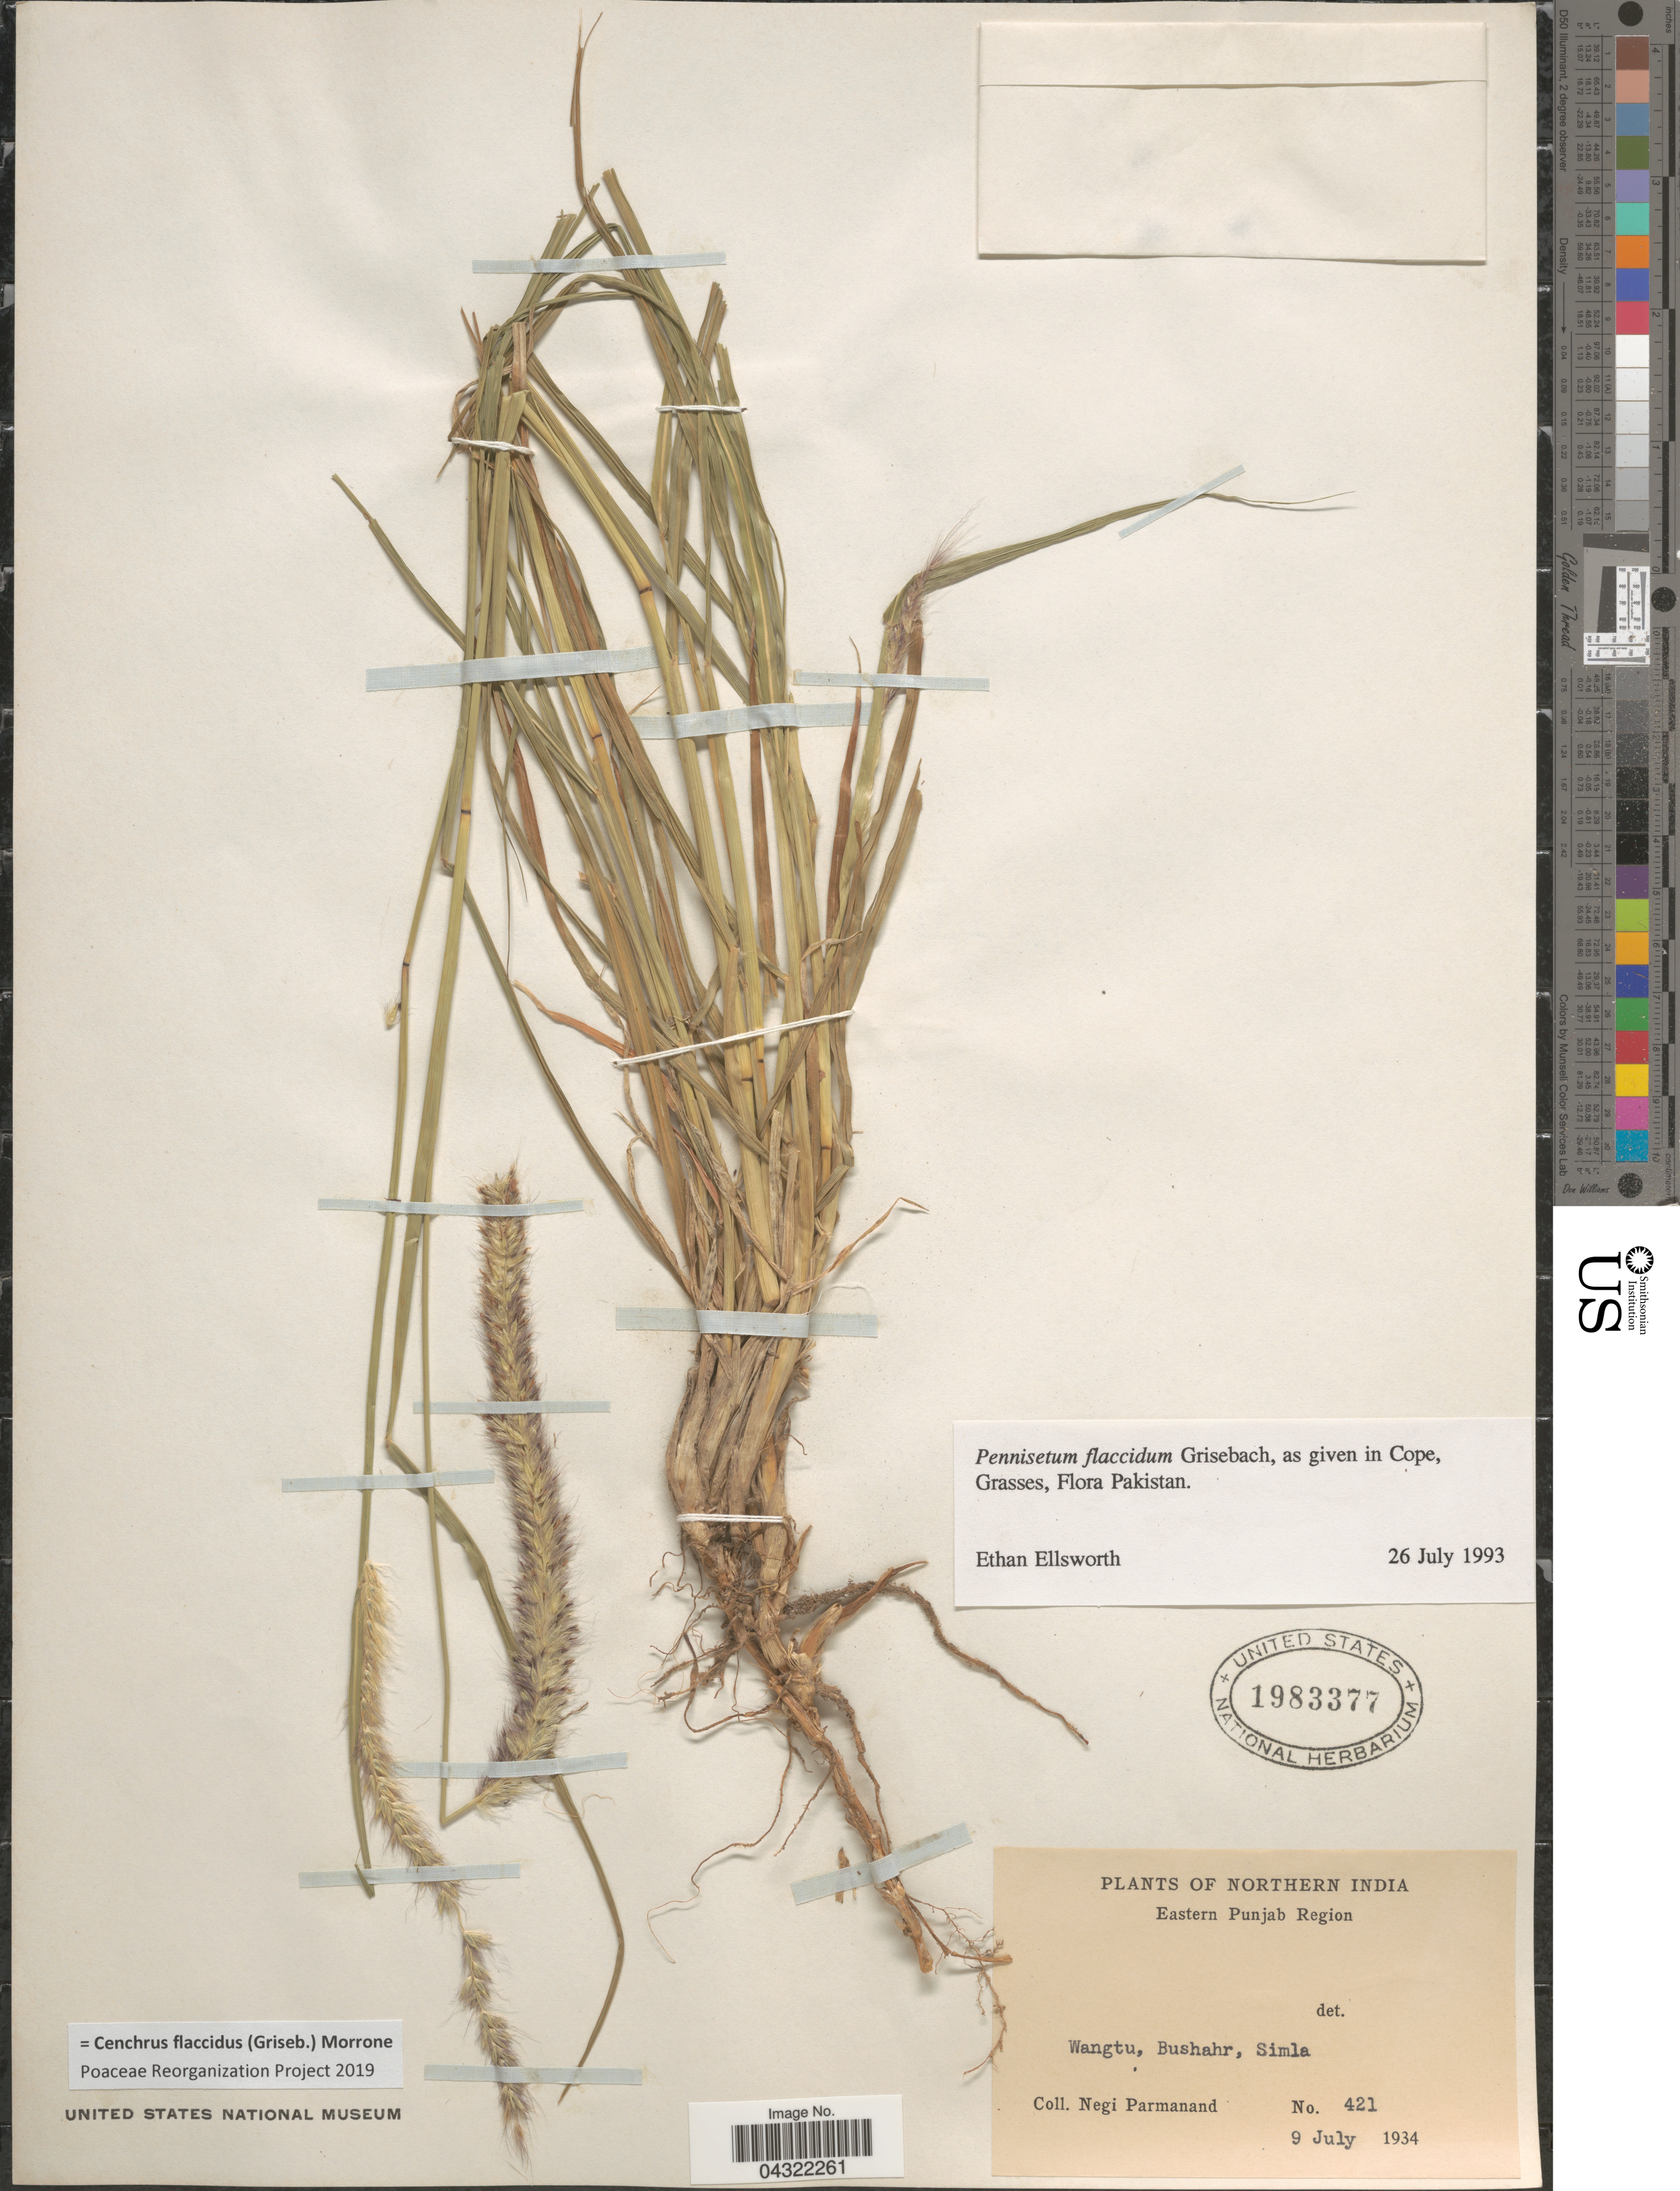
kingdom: Plantae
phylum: Tracheophyta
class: Liliopsida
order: Poales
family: Poaceae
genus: Cenchrus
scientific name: Cenchrus flaccidus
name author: (Griseb.) Morrone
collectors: N. Parmanand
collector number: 421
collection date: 1934-07-09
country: India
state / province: Himachal Pradesh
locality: Northern India. Eastern Punjab Region. Wangtu, Bushahr, Simla.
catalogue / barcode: US 1983377